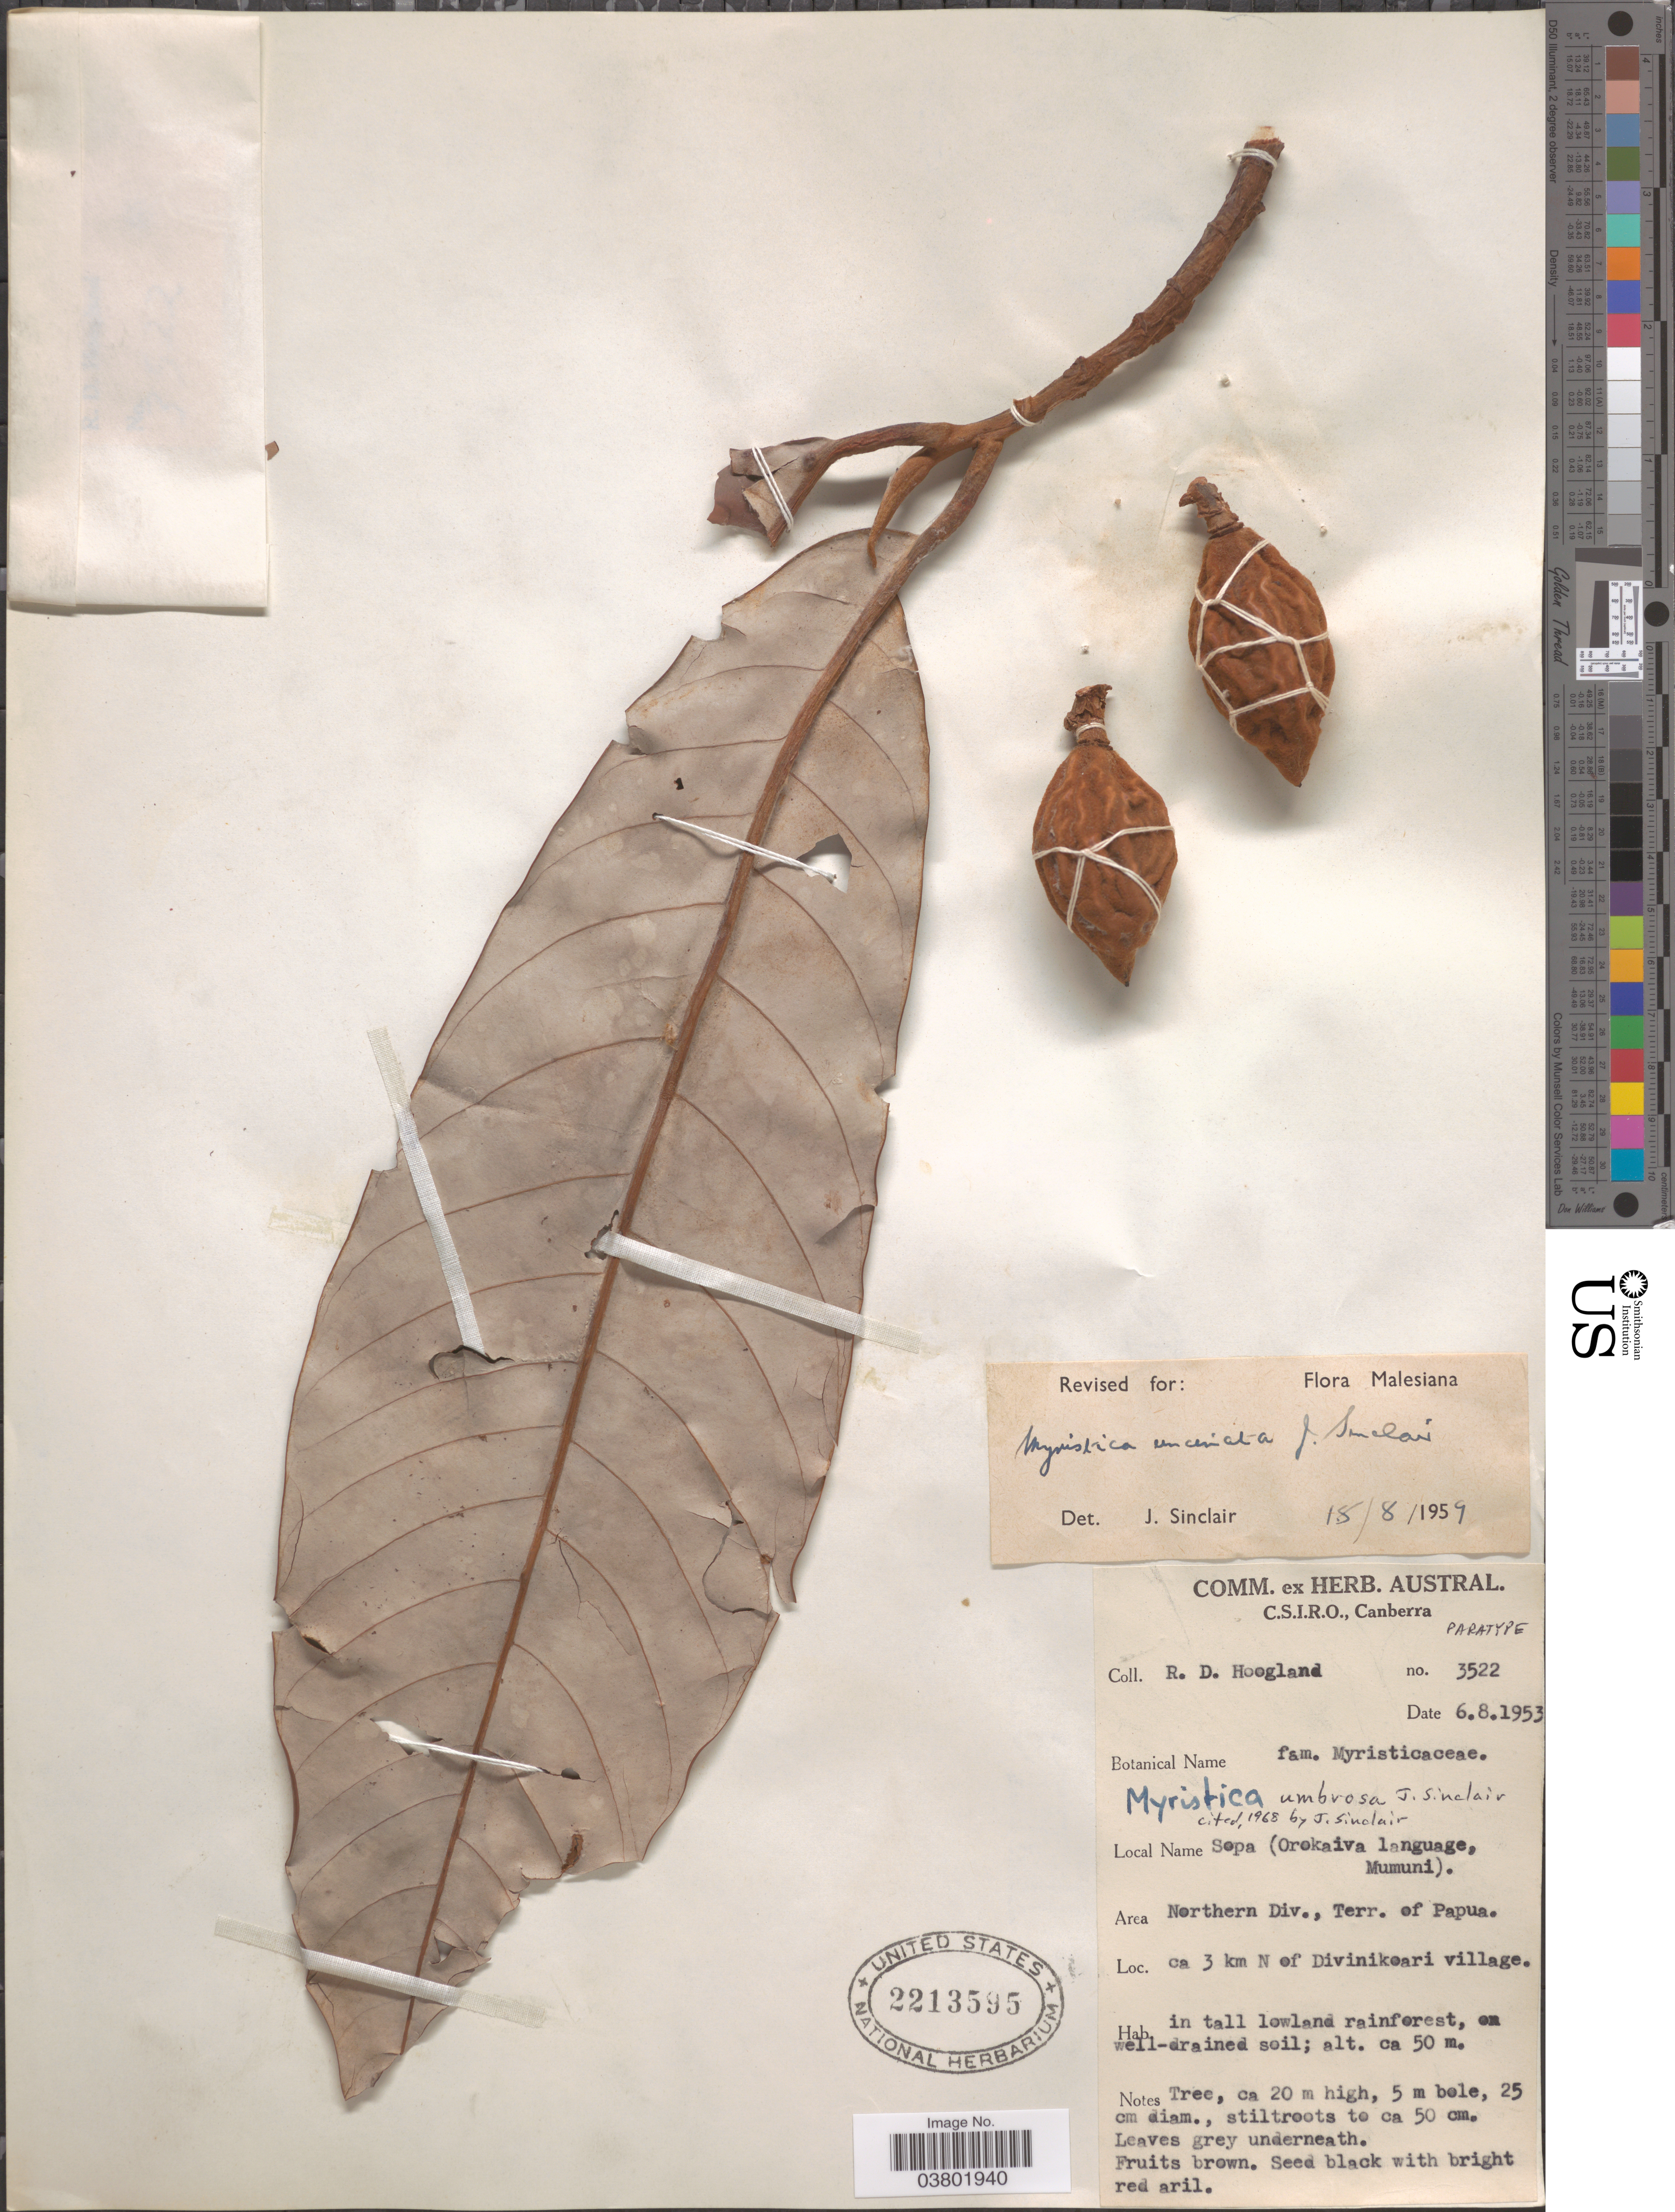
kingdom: Plantae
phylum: Tracheophyta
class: Magnoliopsida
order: Magnoliales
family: Myristicaceae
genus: Myristica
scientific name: Myristica umbrosa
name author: J. Sinclair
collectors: R. D. Hoogland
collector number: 3522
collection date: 1953-08-06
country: Papua New Guinea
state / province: Northern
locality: Area Northern Div., Terr. of Papua. Ca. 3 km N of Divinikoari village.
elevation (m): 50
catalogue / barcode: US 2213595